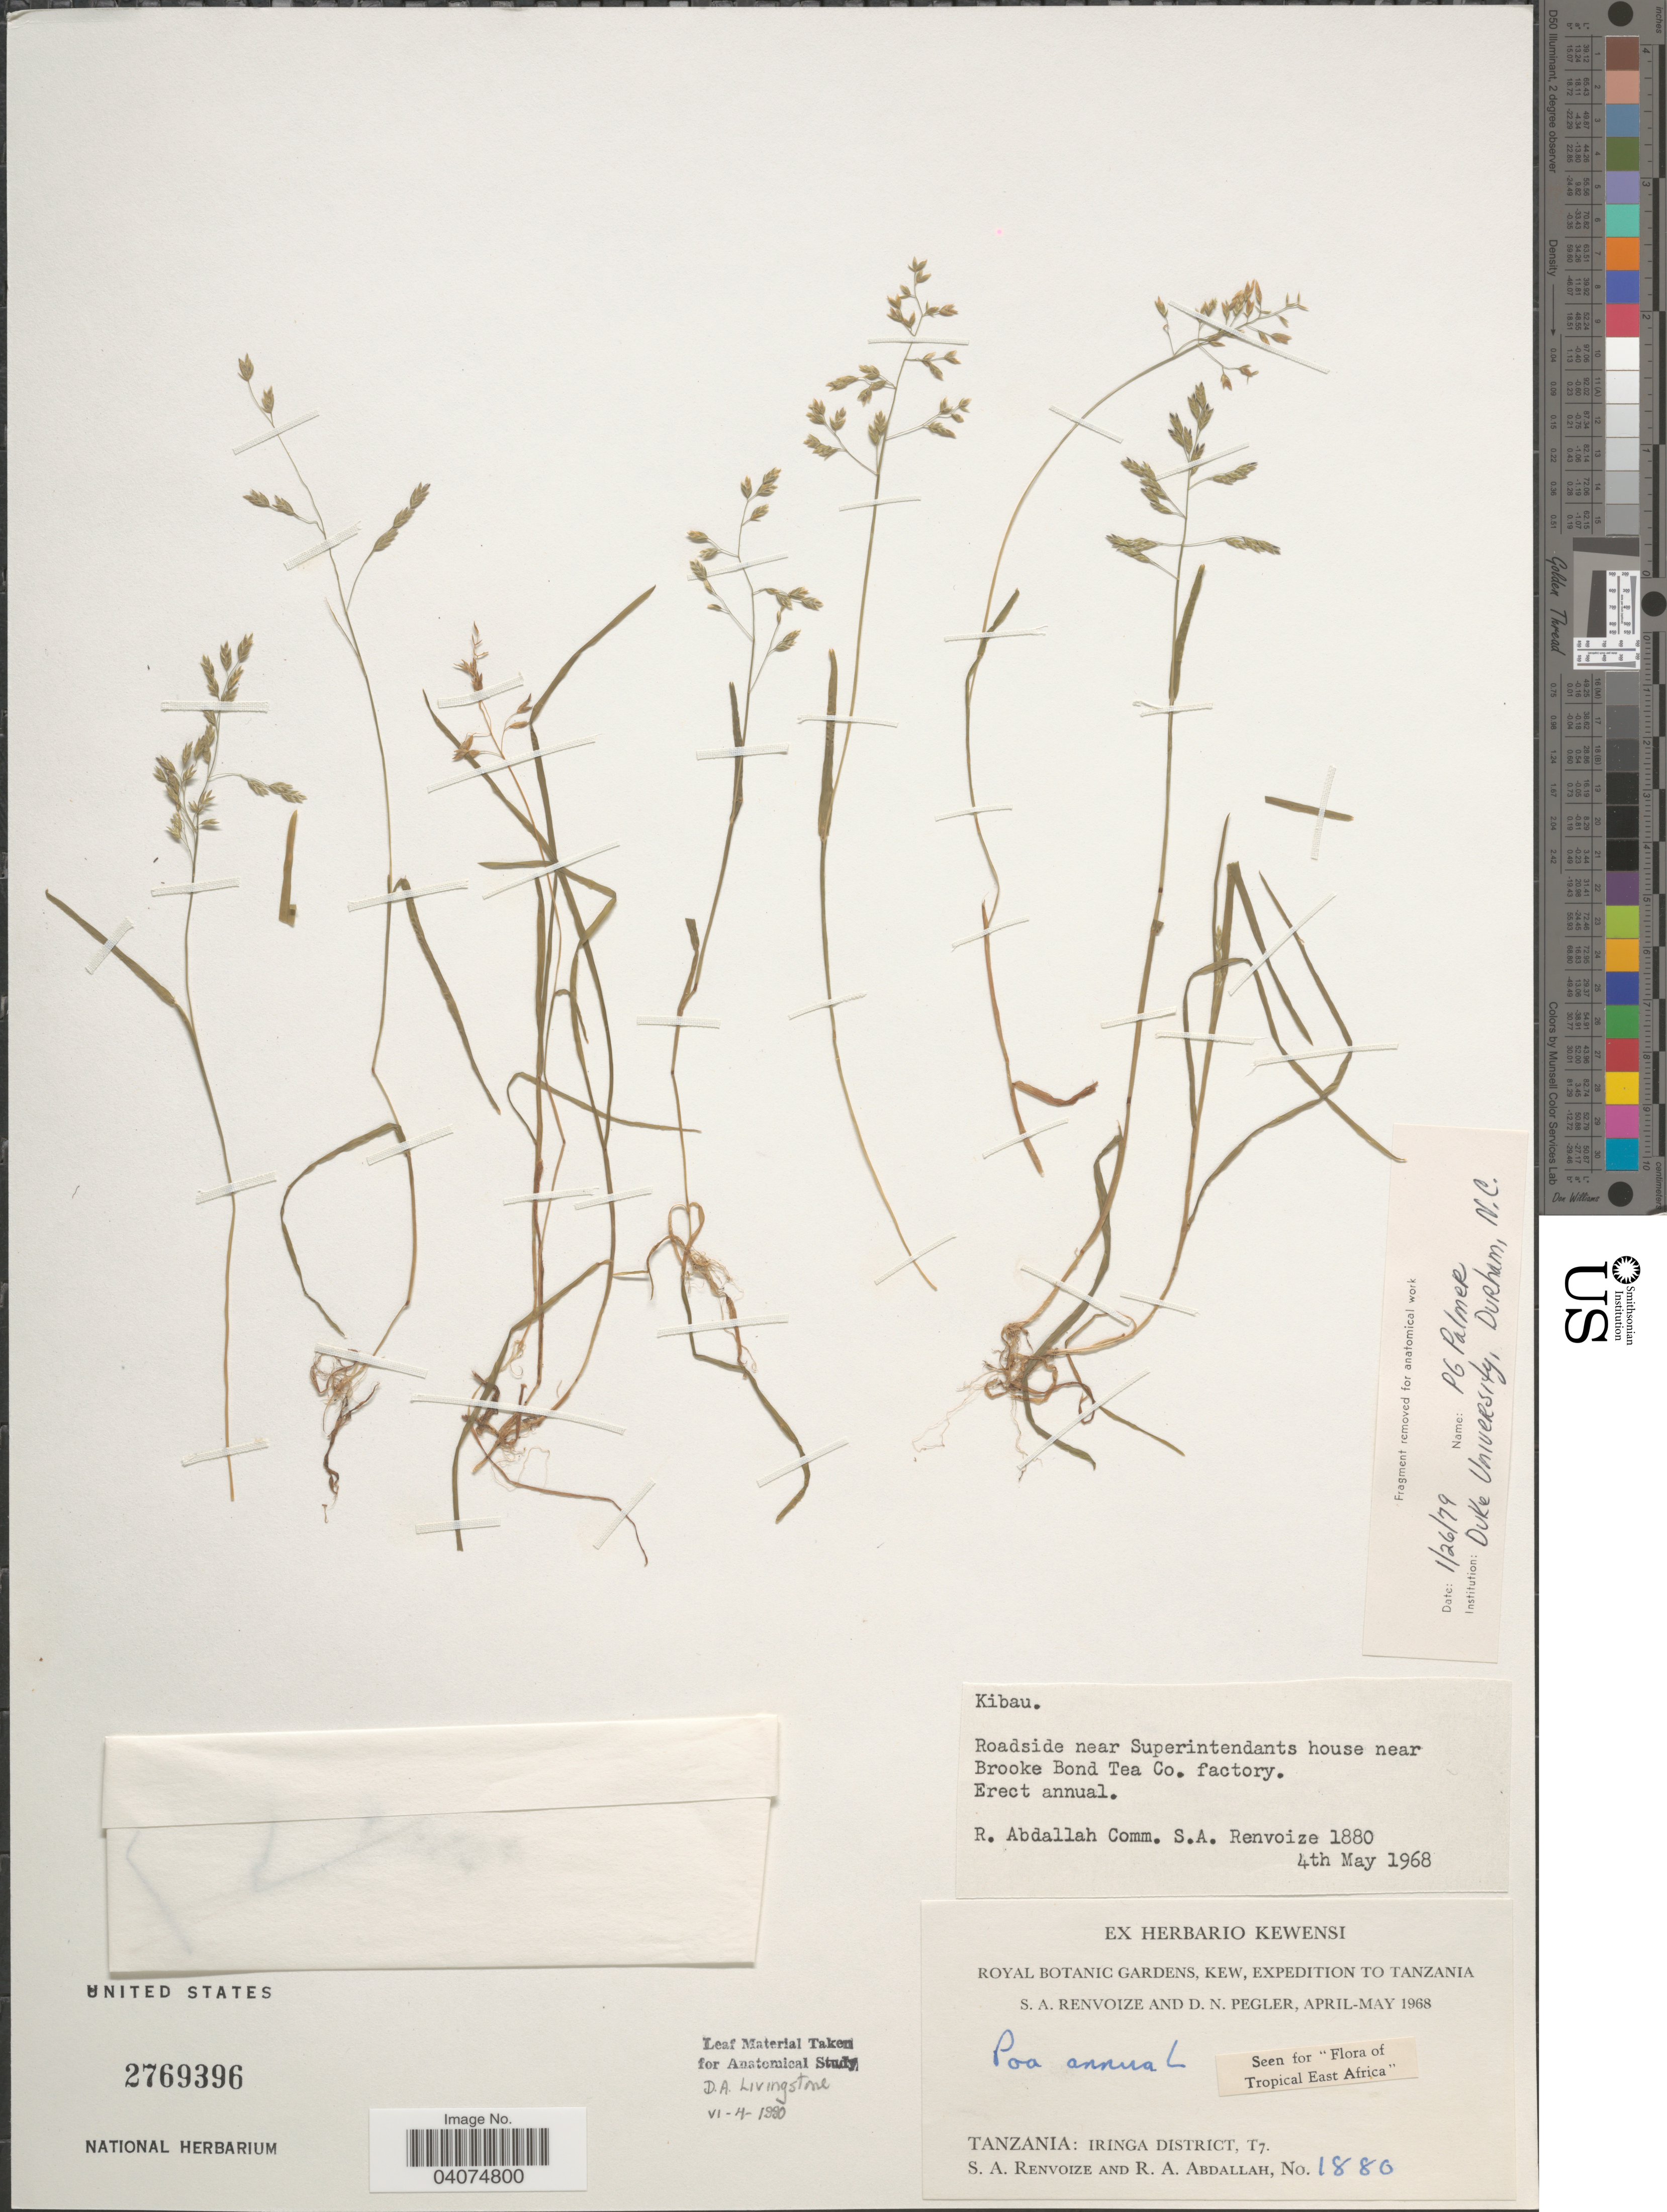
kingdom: Plantae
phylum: Tracheophyta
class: Liliopsida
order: Poales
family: Poaceae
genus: Poa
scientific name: Poa annua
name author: L.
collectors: S. A. Renvoize & R. Abdallah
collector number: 1880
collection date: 1968-05-04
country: Tanzania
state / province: Iringa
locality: Kibau. Roadside near Superintendants house near Brooke Bond Tea Co. factory. Royal Botanic Gardens, Kew, Expedition to Tanzania. Iringa District, T7. Tropical East Africa. [unsure placement]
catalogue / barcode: US 2769396